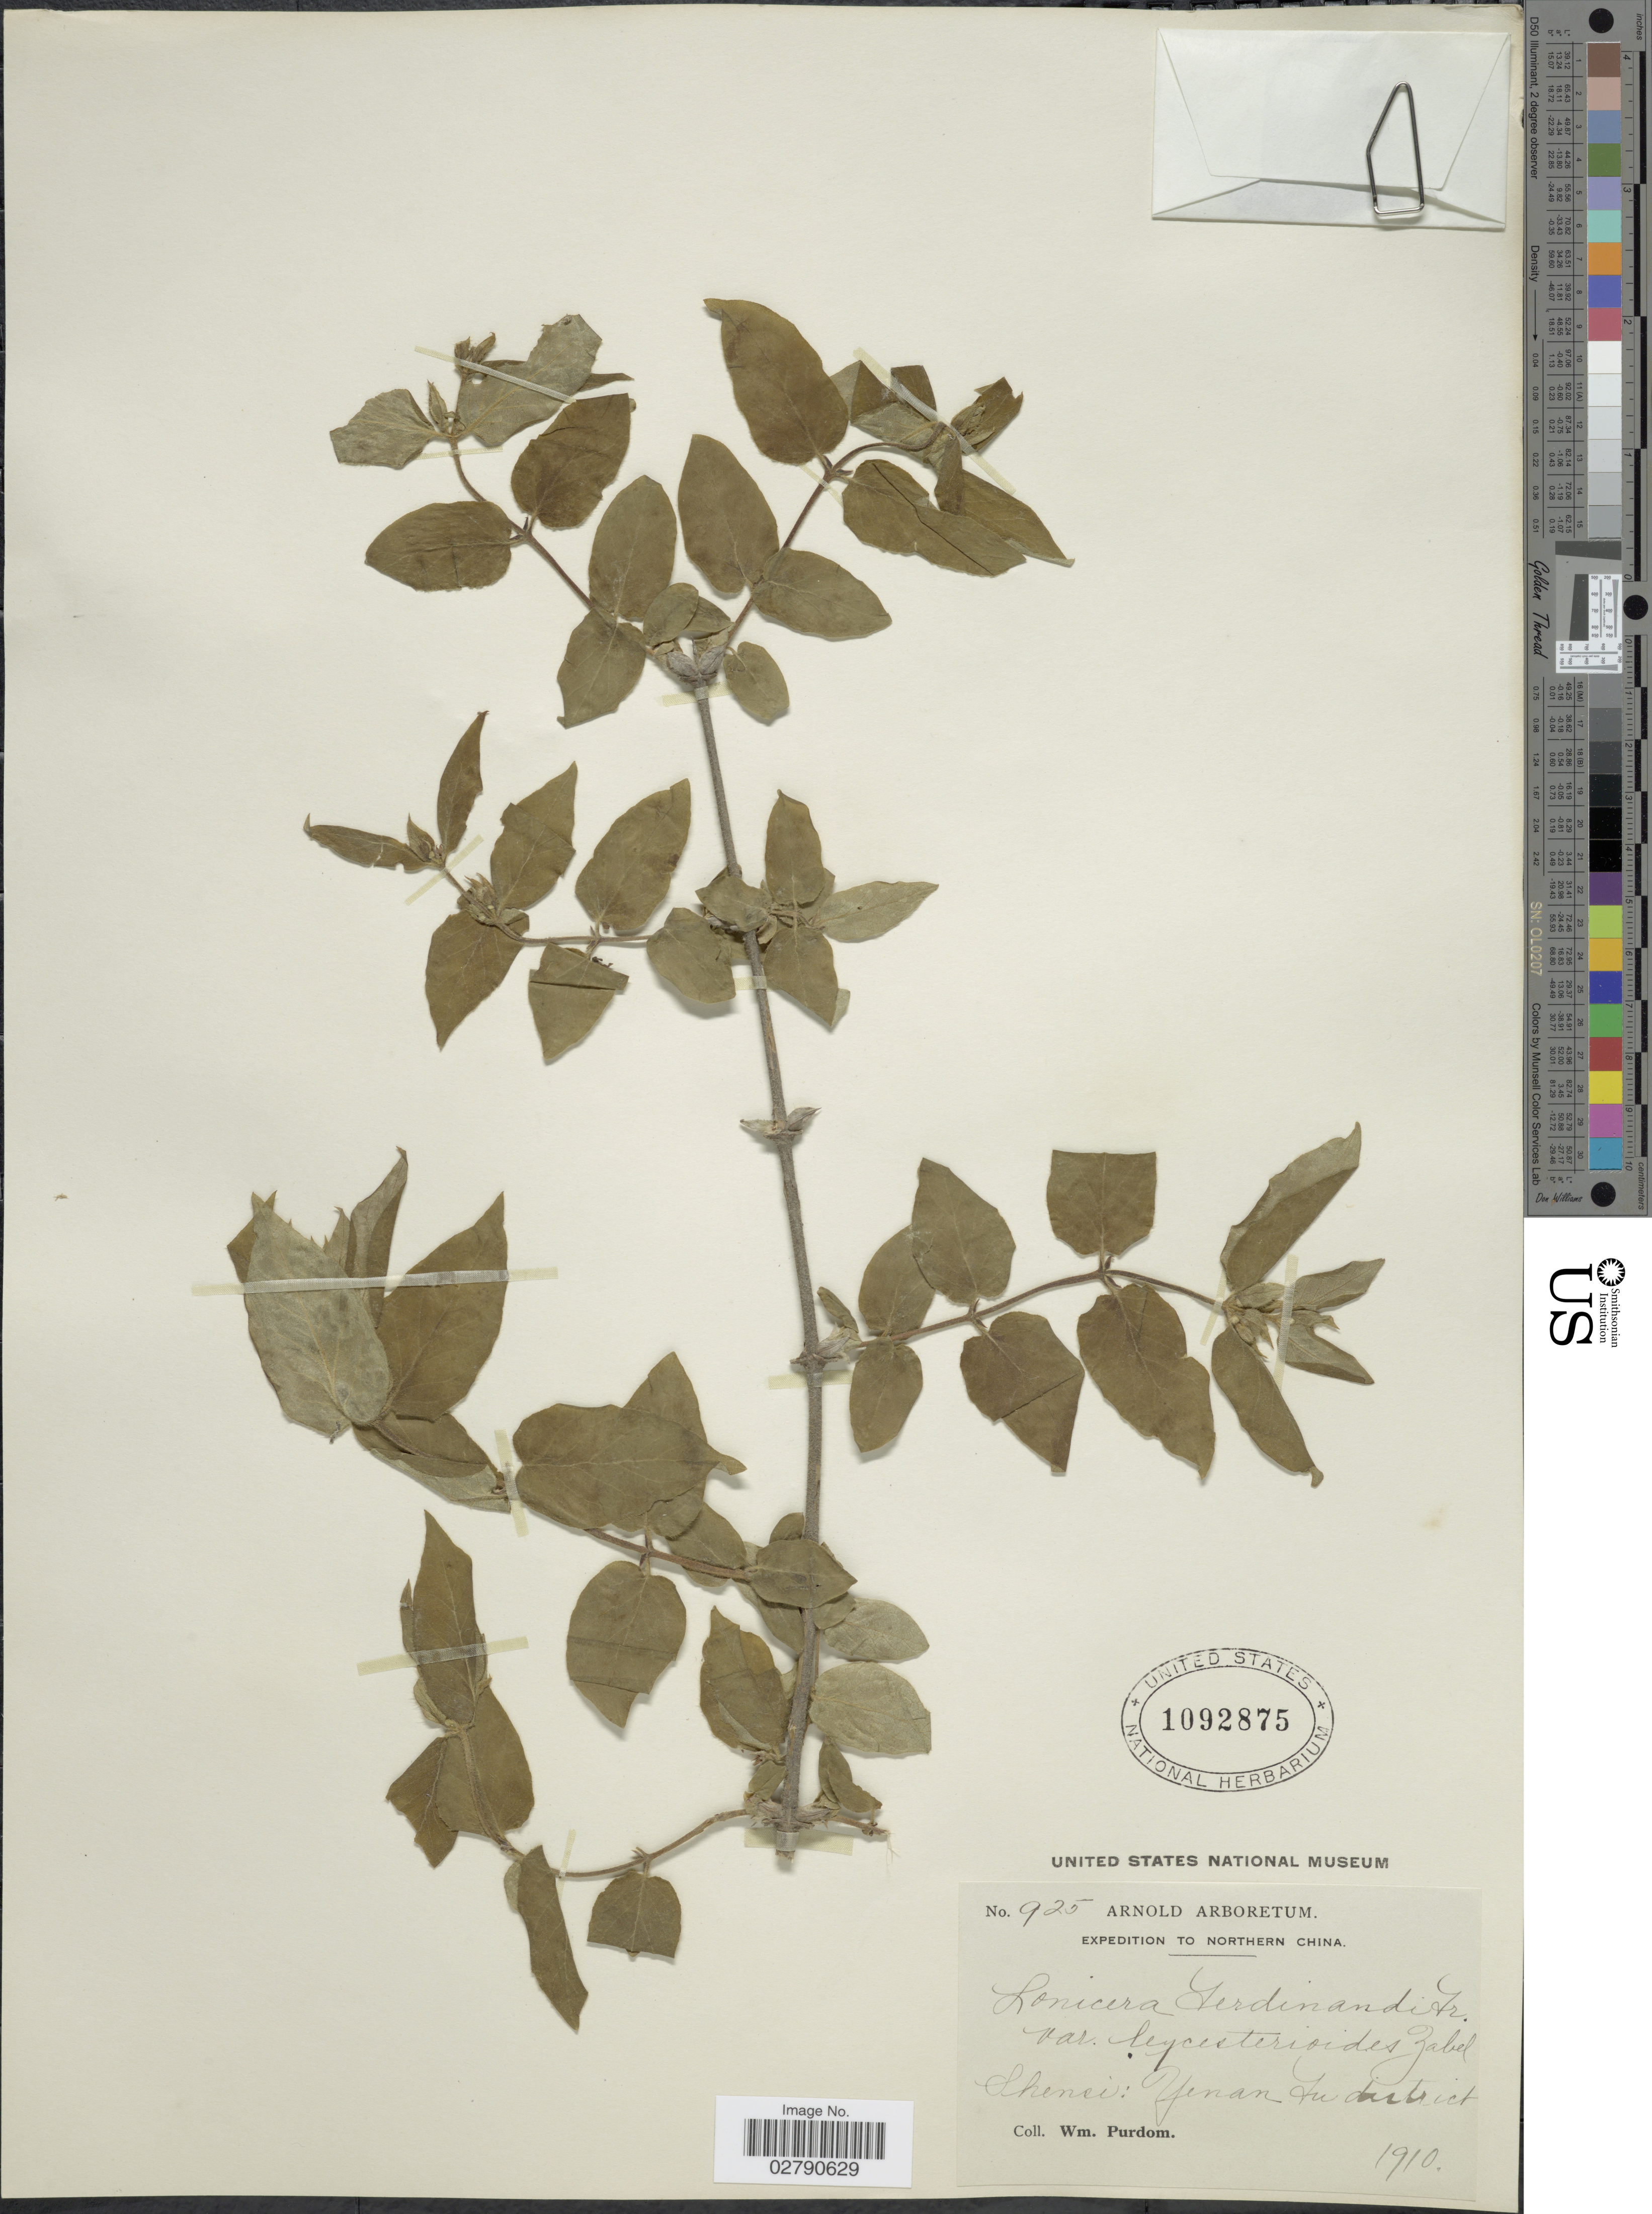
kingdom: Plantae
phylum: Tracheophyta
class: Magnoliopsida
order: Dipsacales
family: Caprifoliaceae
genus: Lonicera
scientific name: Lonicera ferdinandi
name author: Franch.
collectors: W. Purdom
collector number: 925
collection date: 1910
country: China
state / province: Shaanxi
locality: Northern China. Shensi: Yenan Fu district.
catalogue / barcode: US 1092875